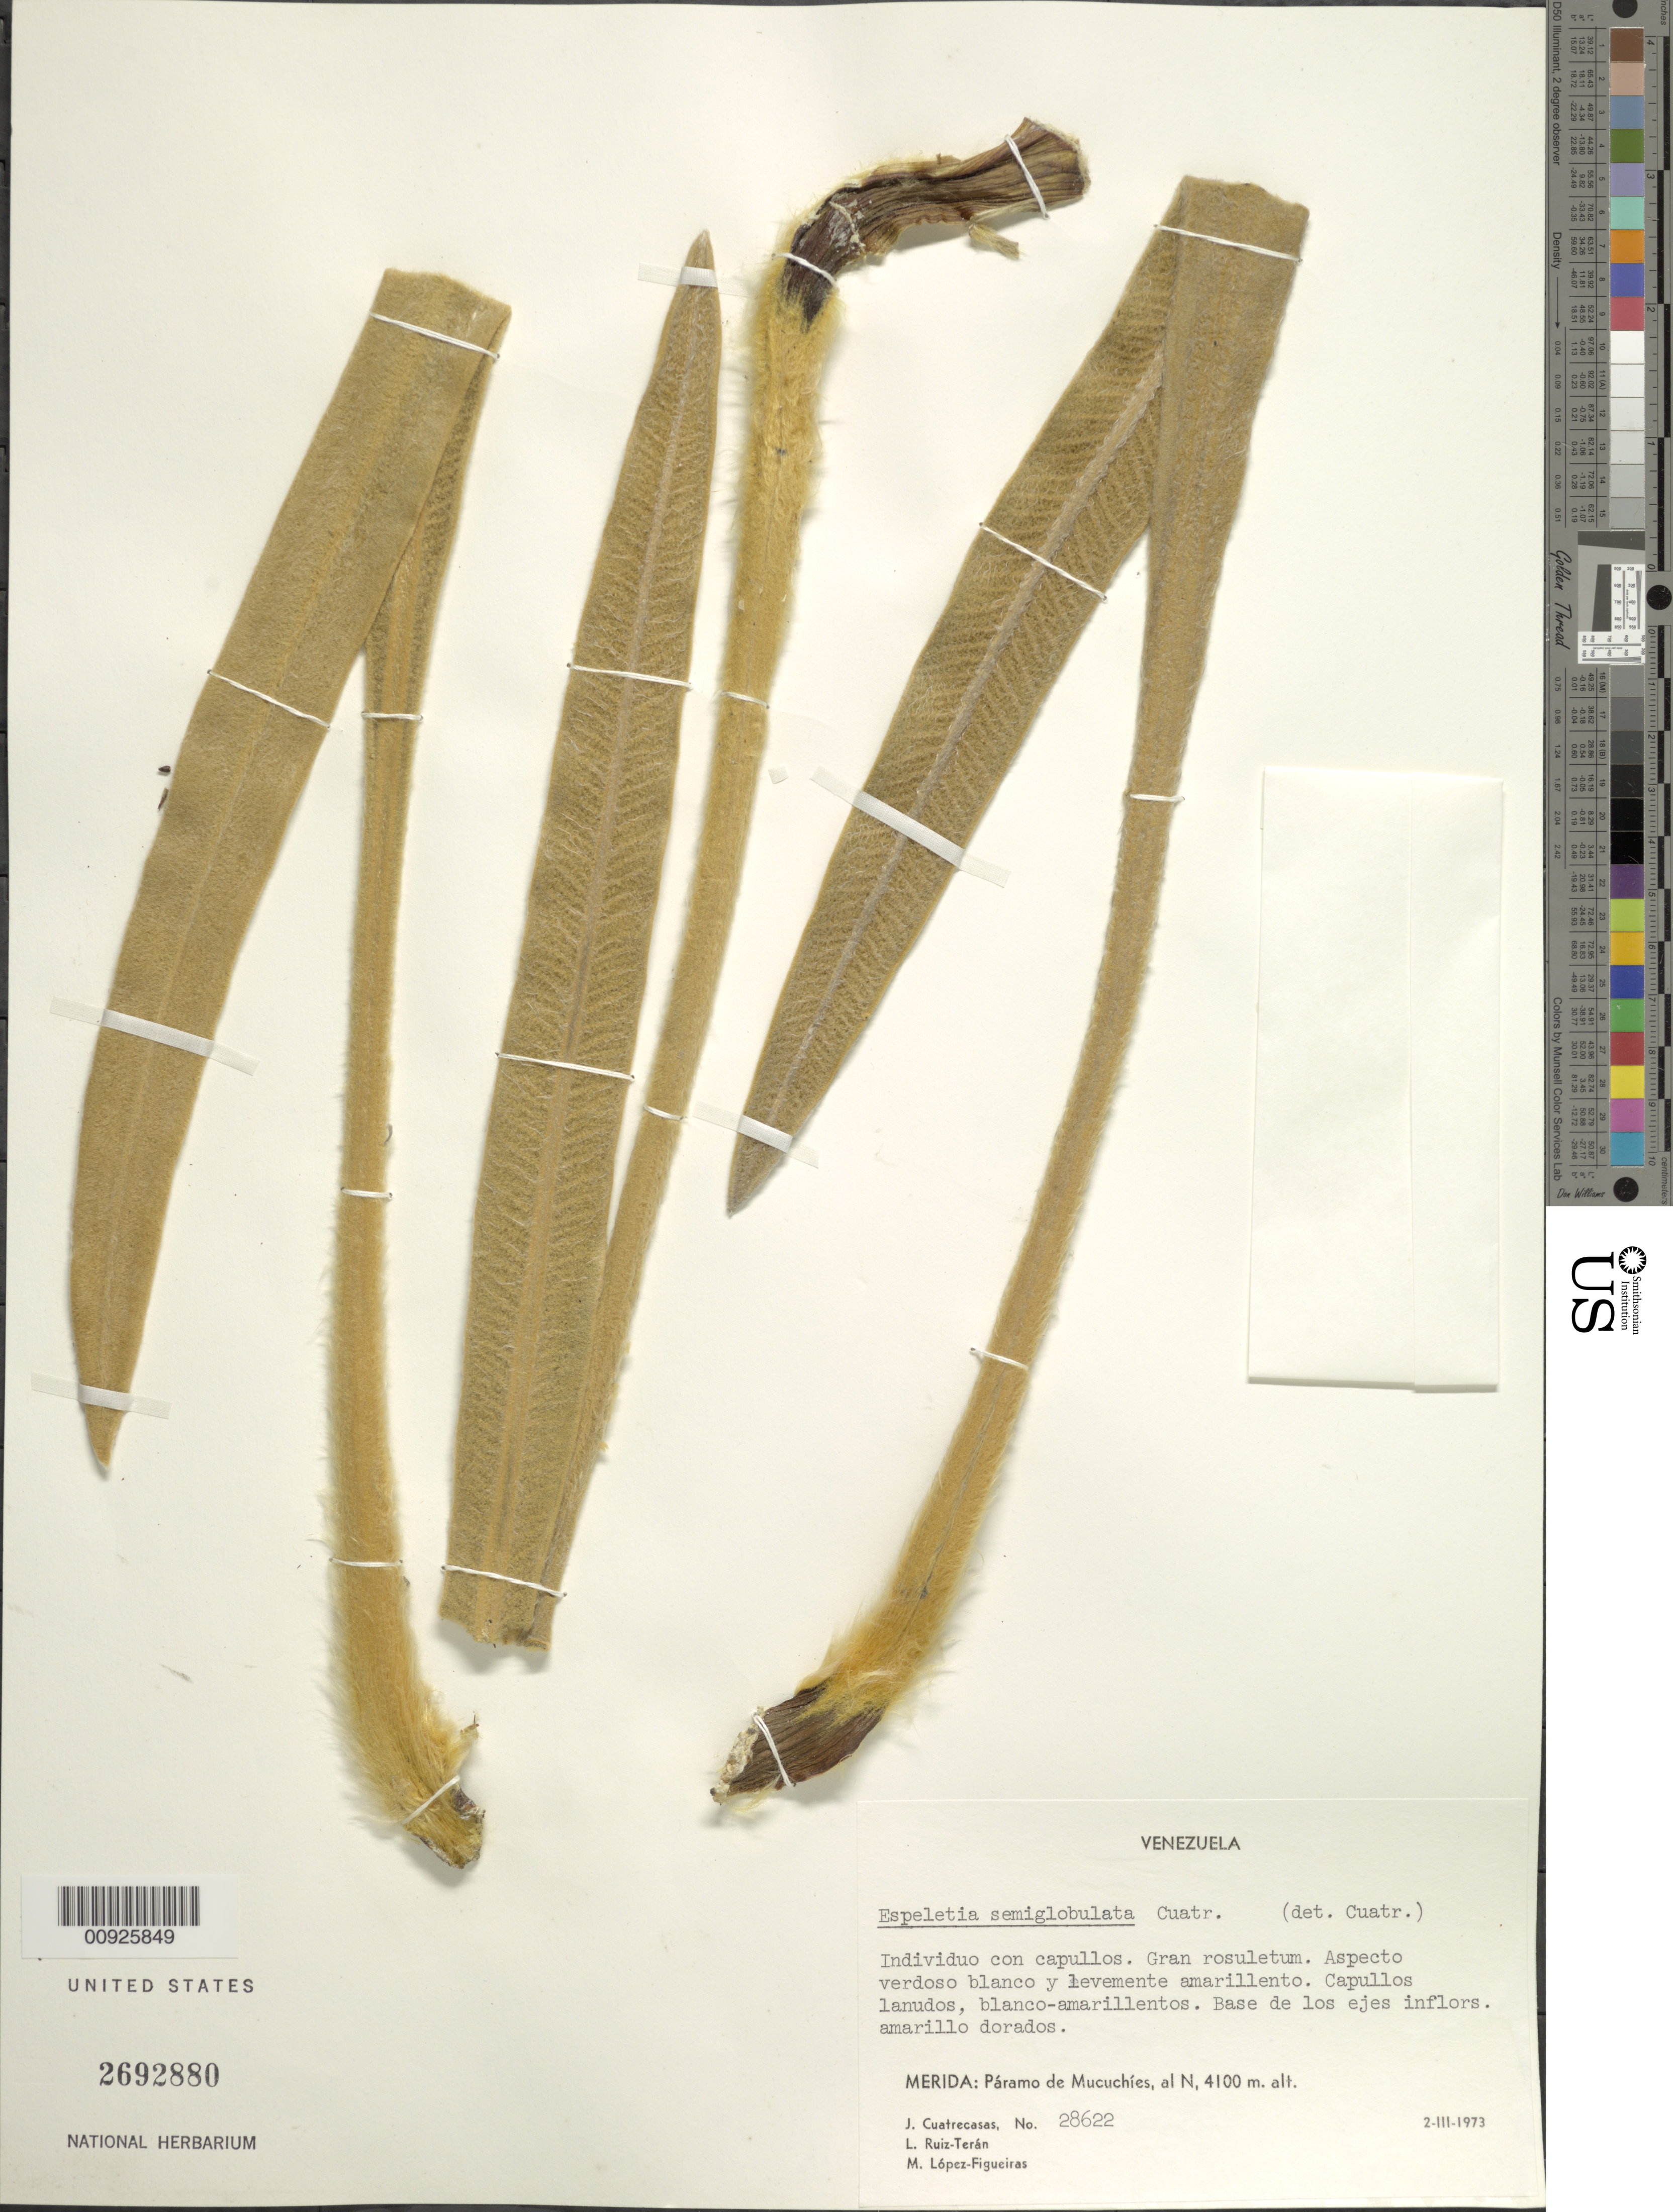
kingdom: Plantae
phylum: Tracheophyta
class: Magnoliopsida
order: Asterales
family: Asteraceae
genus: Espeletia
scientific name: Espeletia semiglobulata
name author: Cuatrec.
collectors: J. Cuatrecasas, L. E. Ruíz-Terán & M. López Figueiras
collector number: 28622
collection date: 1973-03-02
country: Venezuela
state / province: Mérida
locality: P. de Mucuchíes. Páramo de Mucuchíes, al N.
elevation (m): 4100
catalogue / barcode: US 2692880